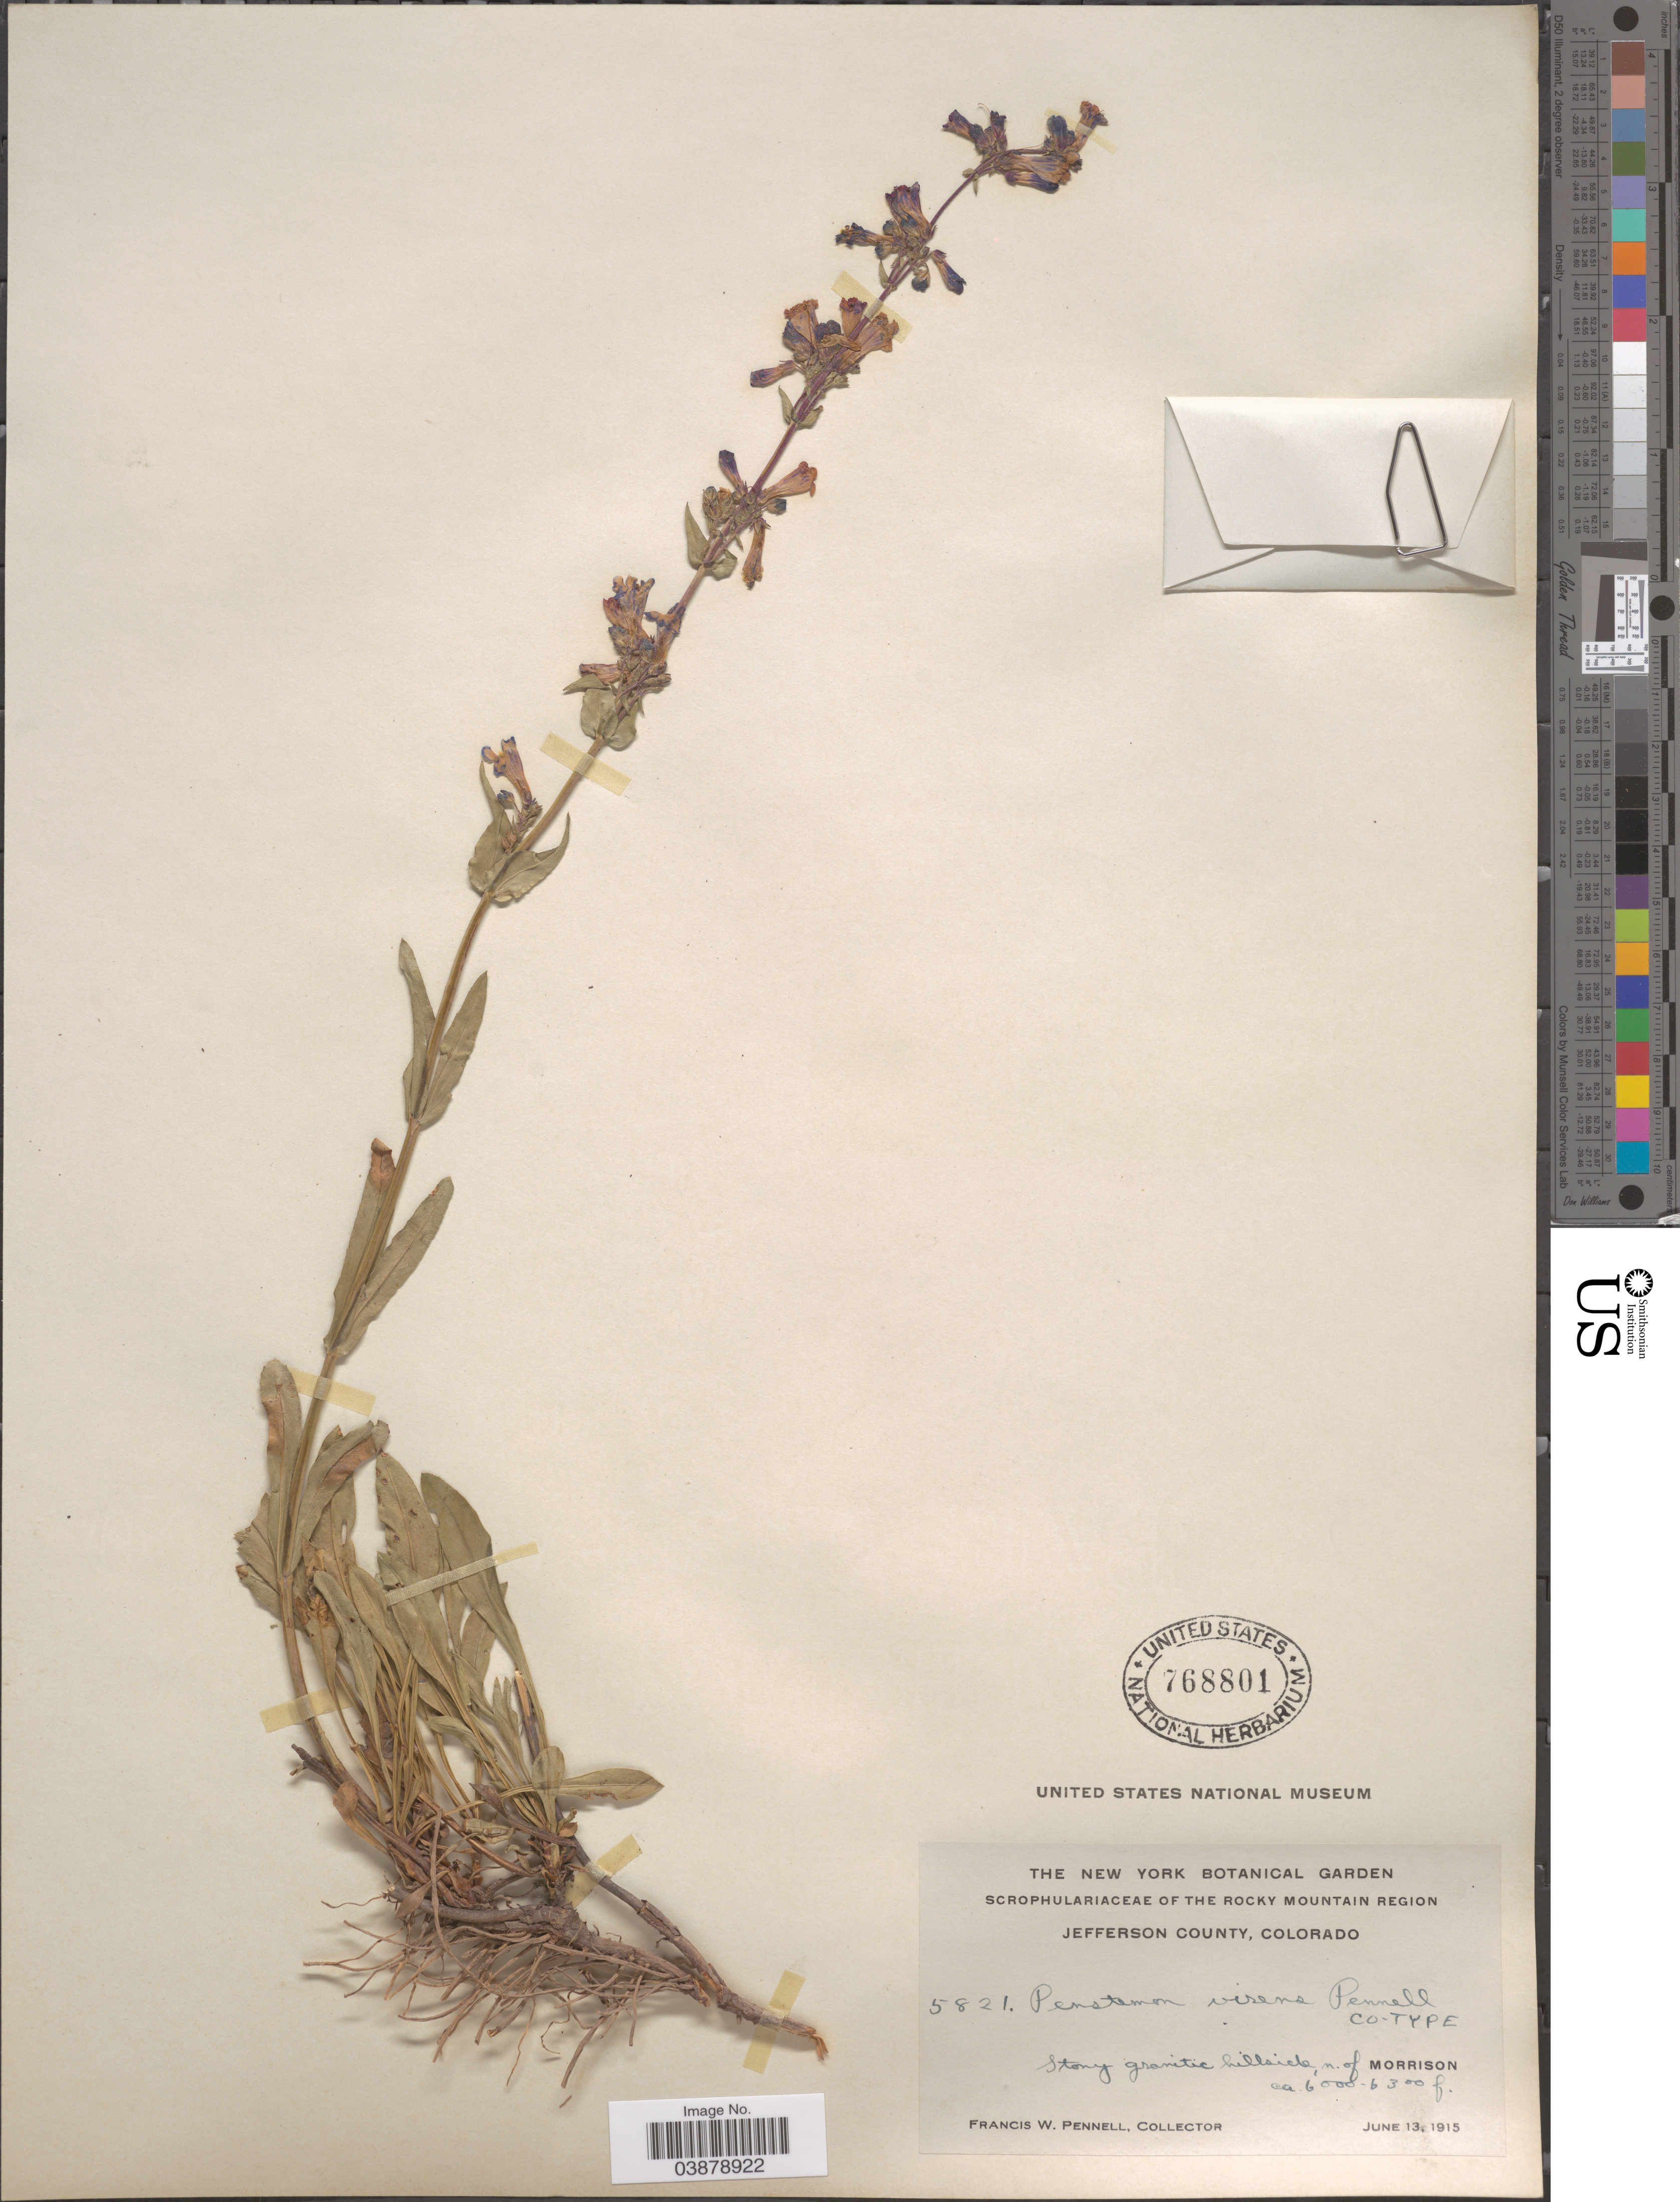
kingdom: Plantae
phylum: Tracheophyta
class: Magnoliopsida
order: Lamiales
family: Plantaginaceae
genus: Penstemon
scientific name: Penstemon virens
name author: Pennell ex Rydb.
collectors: F. W. Pennell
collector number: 5821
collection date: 1915-06-13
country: United States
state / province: Colorado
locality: The Rocky Mountain. Jefferson County. Stony granitic hillside, n. of Morrison.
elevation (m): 1829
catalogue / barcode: US 768801